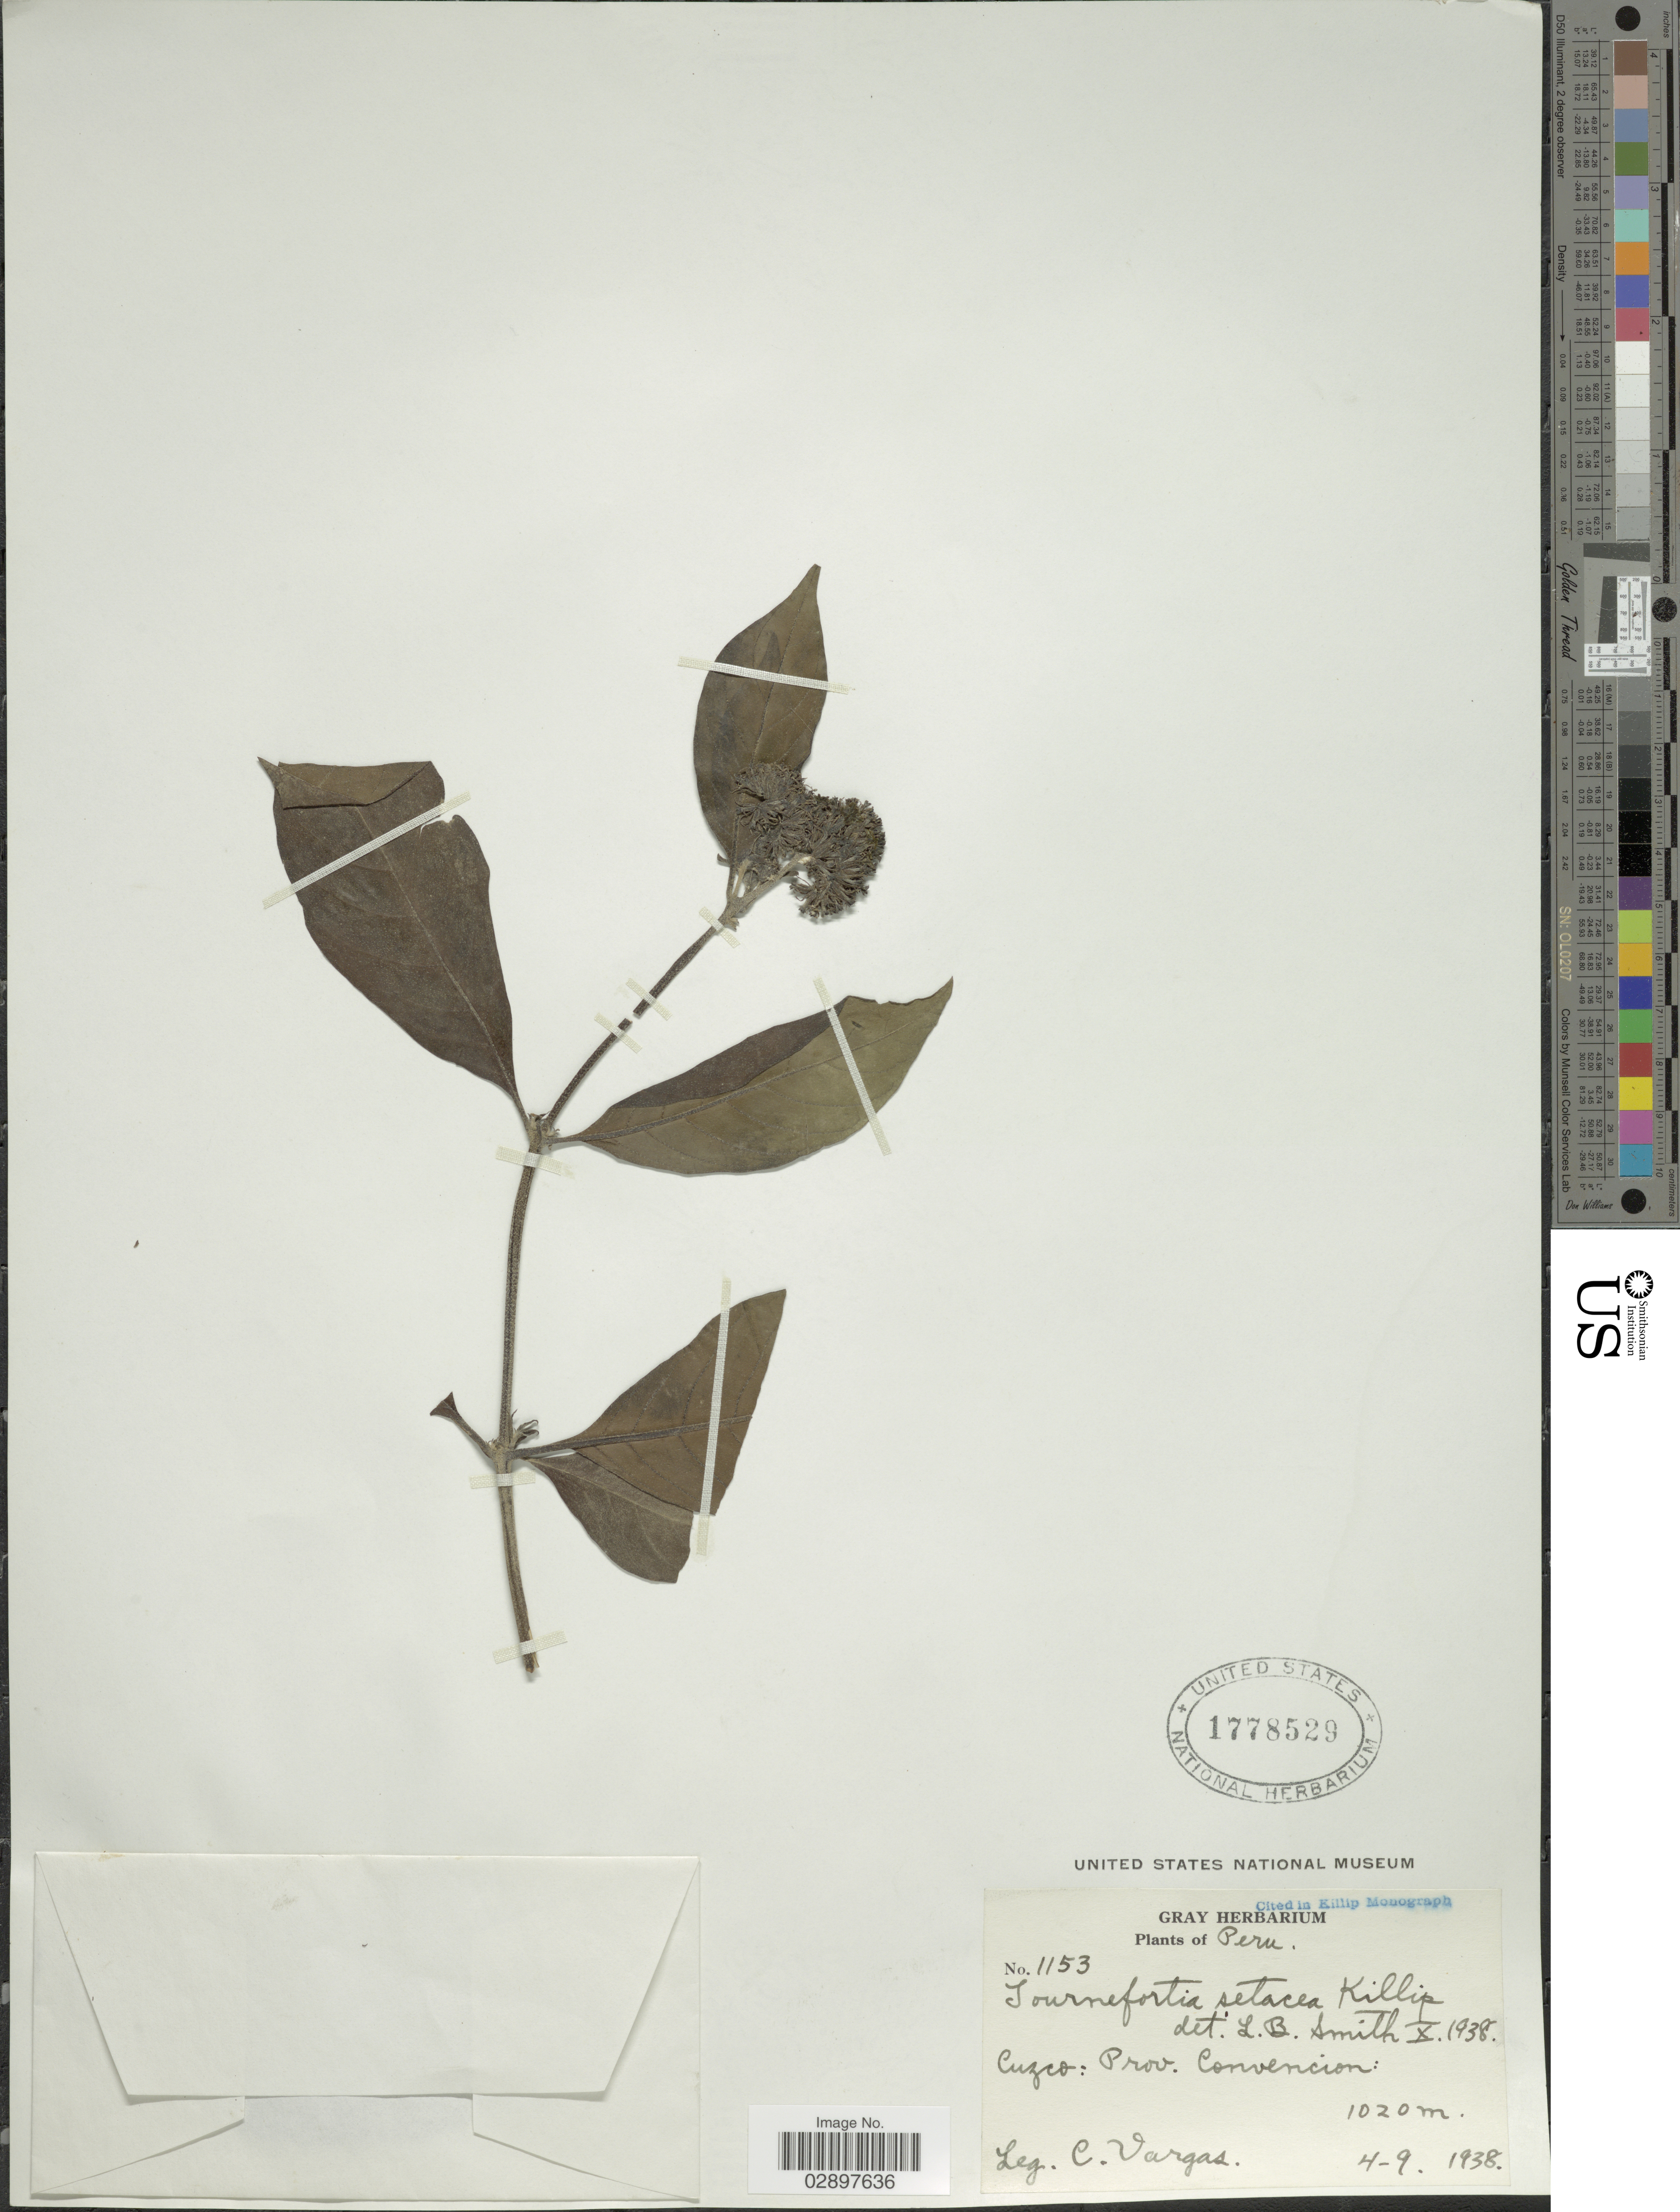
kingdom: Plantae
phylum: Tracheophyta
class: Magnoliopsida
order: Boraginales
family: Heliotropiaceae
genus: Tournefortia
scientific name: Tournefortia setacea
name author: Killip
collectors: C. Vargas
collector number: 1153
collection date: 1938-09-04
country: Peru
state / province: Cusco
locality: Cuzco: Prov. Convencion.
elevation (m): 1020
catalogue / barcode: US 1778529